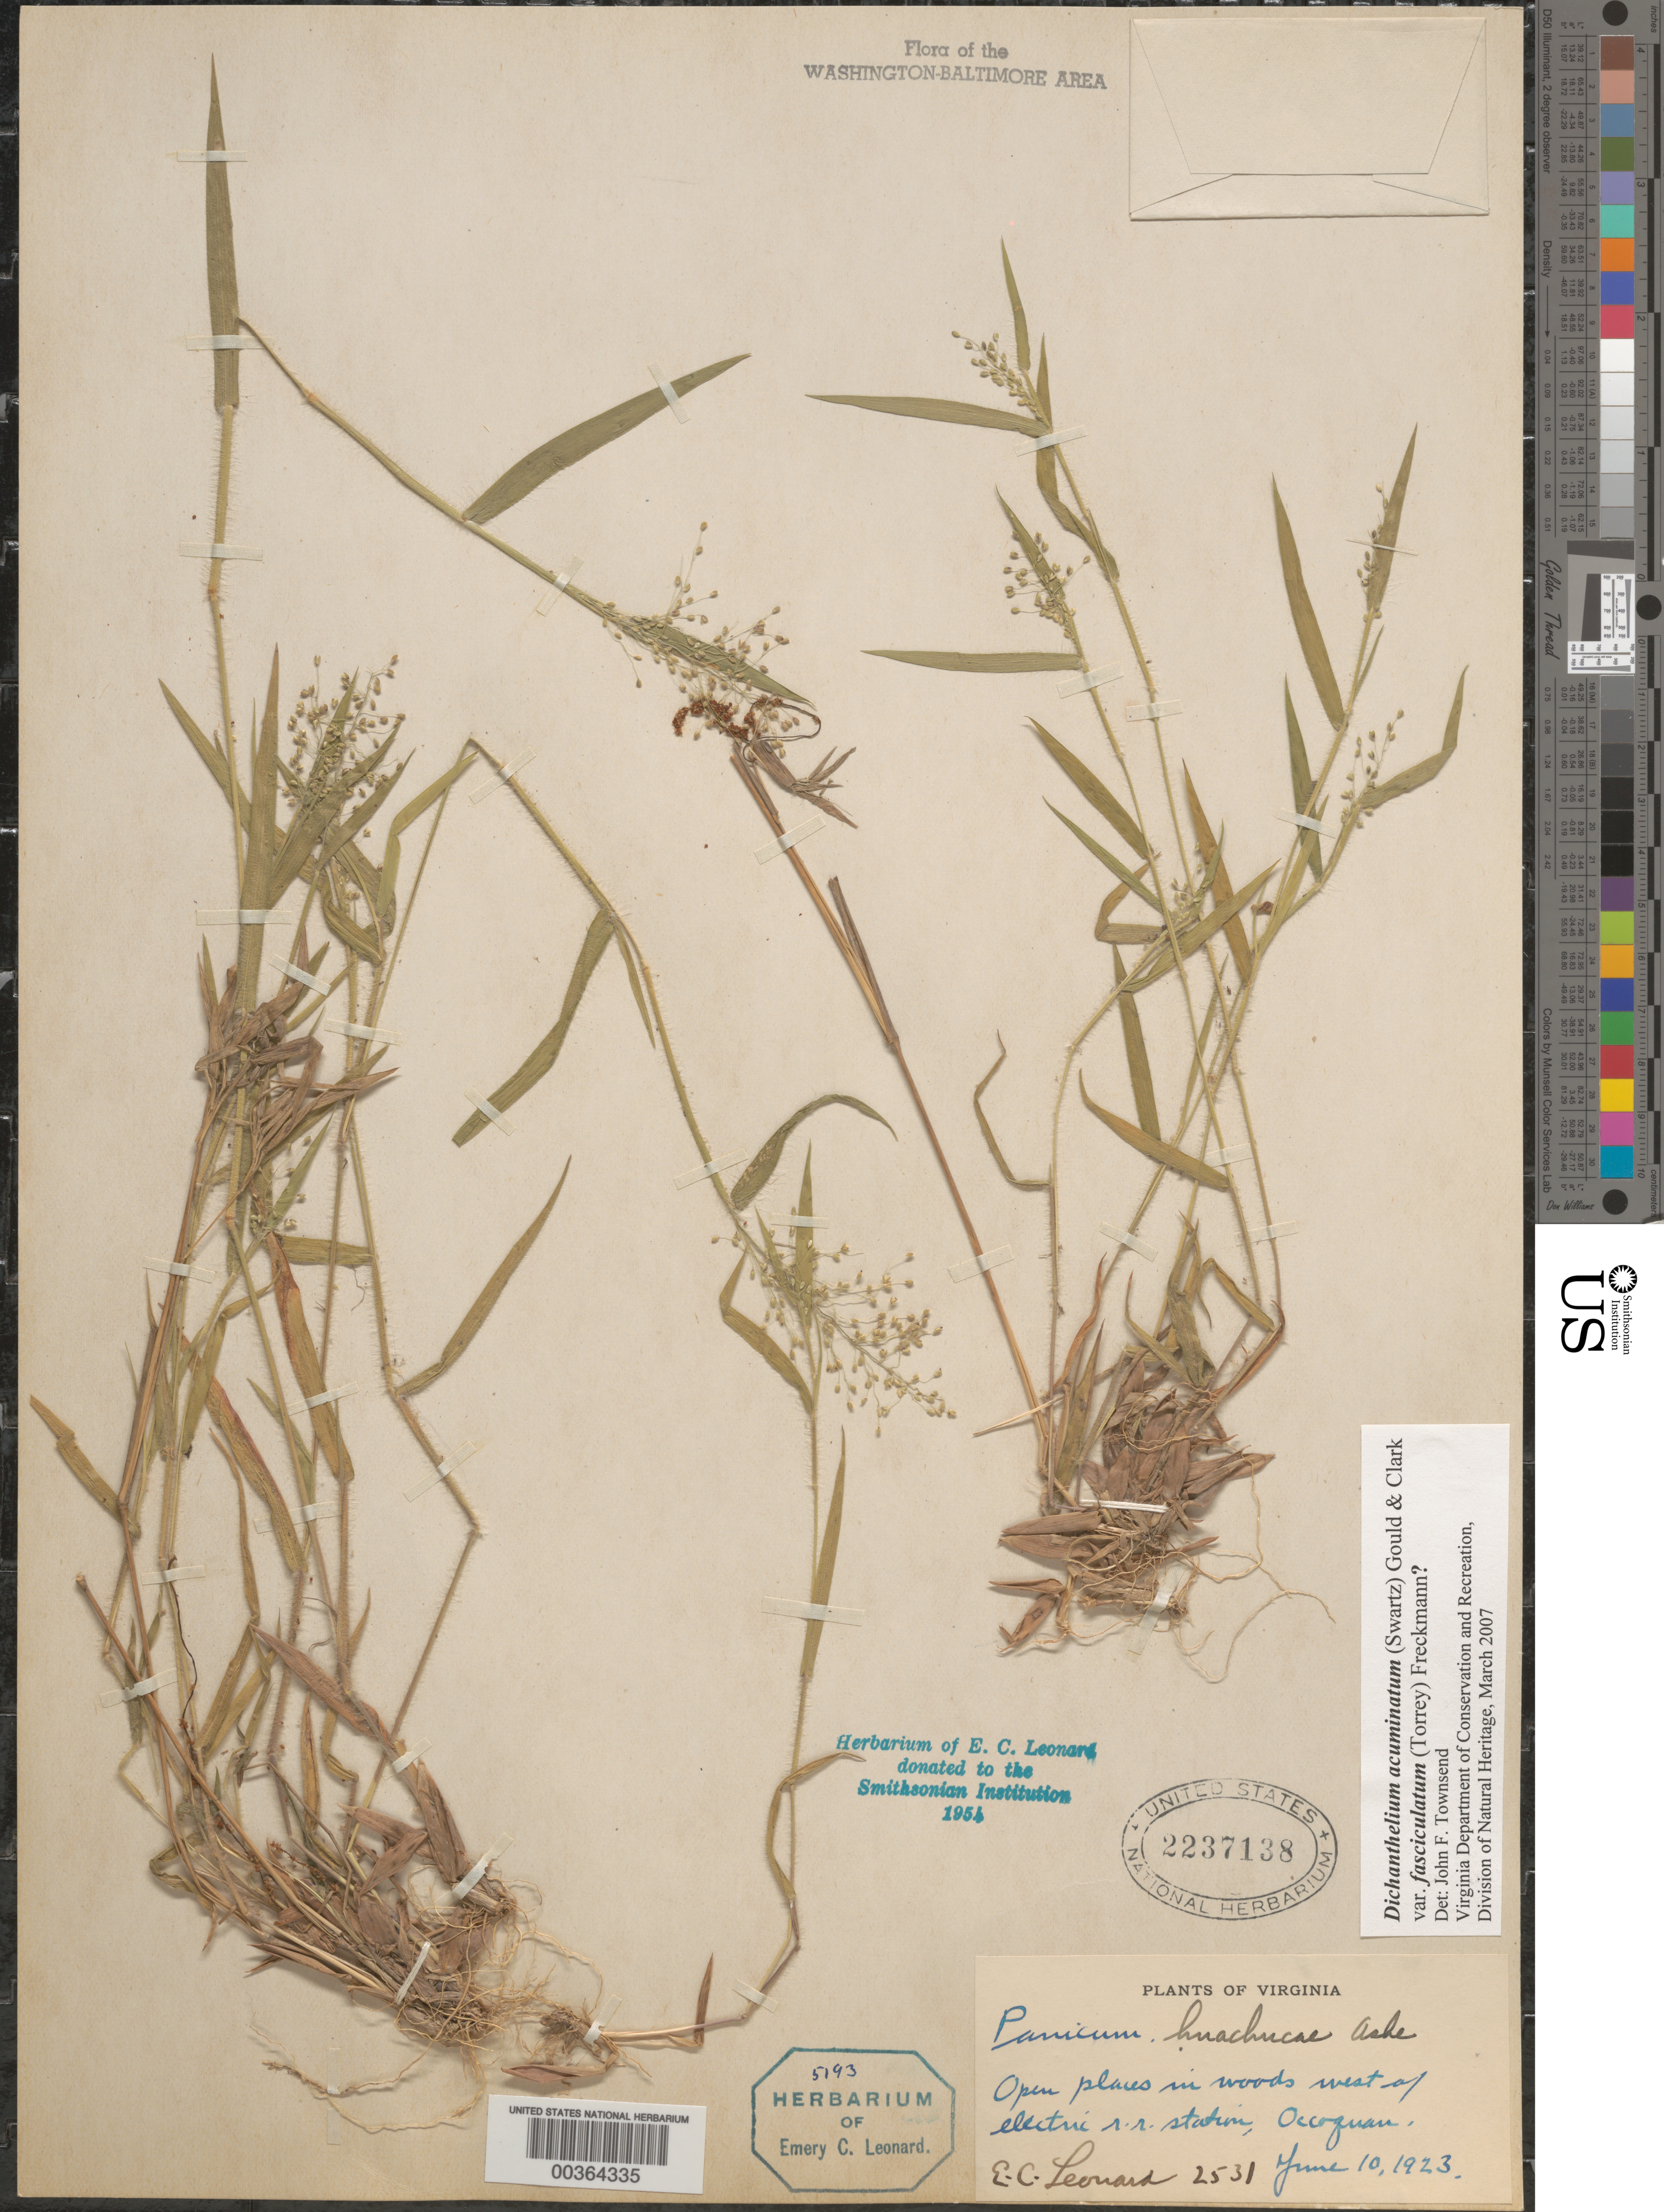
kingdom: Plantae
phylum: Tracheophyta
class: Liliopsida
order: Poales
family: Poaceae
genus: Dichanthelium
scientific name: Dichanthelium acuminatum var. fasciculatum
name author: (Torr.) Freckmann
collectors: E. C. Leonard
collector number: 2531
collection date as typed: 10 Jun 1923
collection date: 1923-06-10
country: United States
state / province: Virginia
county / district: Prince William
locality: Occoquan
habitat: Open places in woods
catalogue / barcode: US 2237138